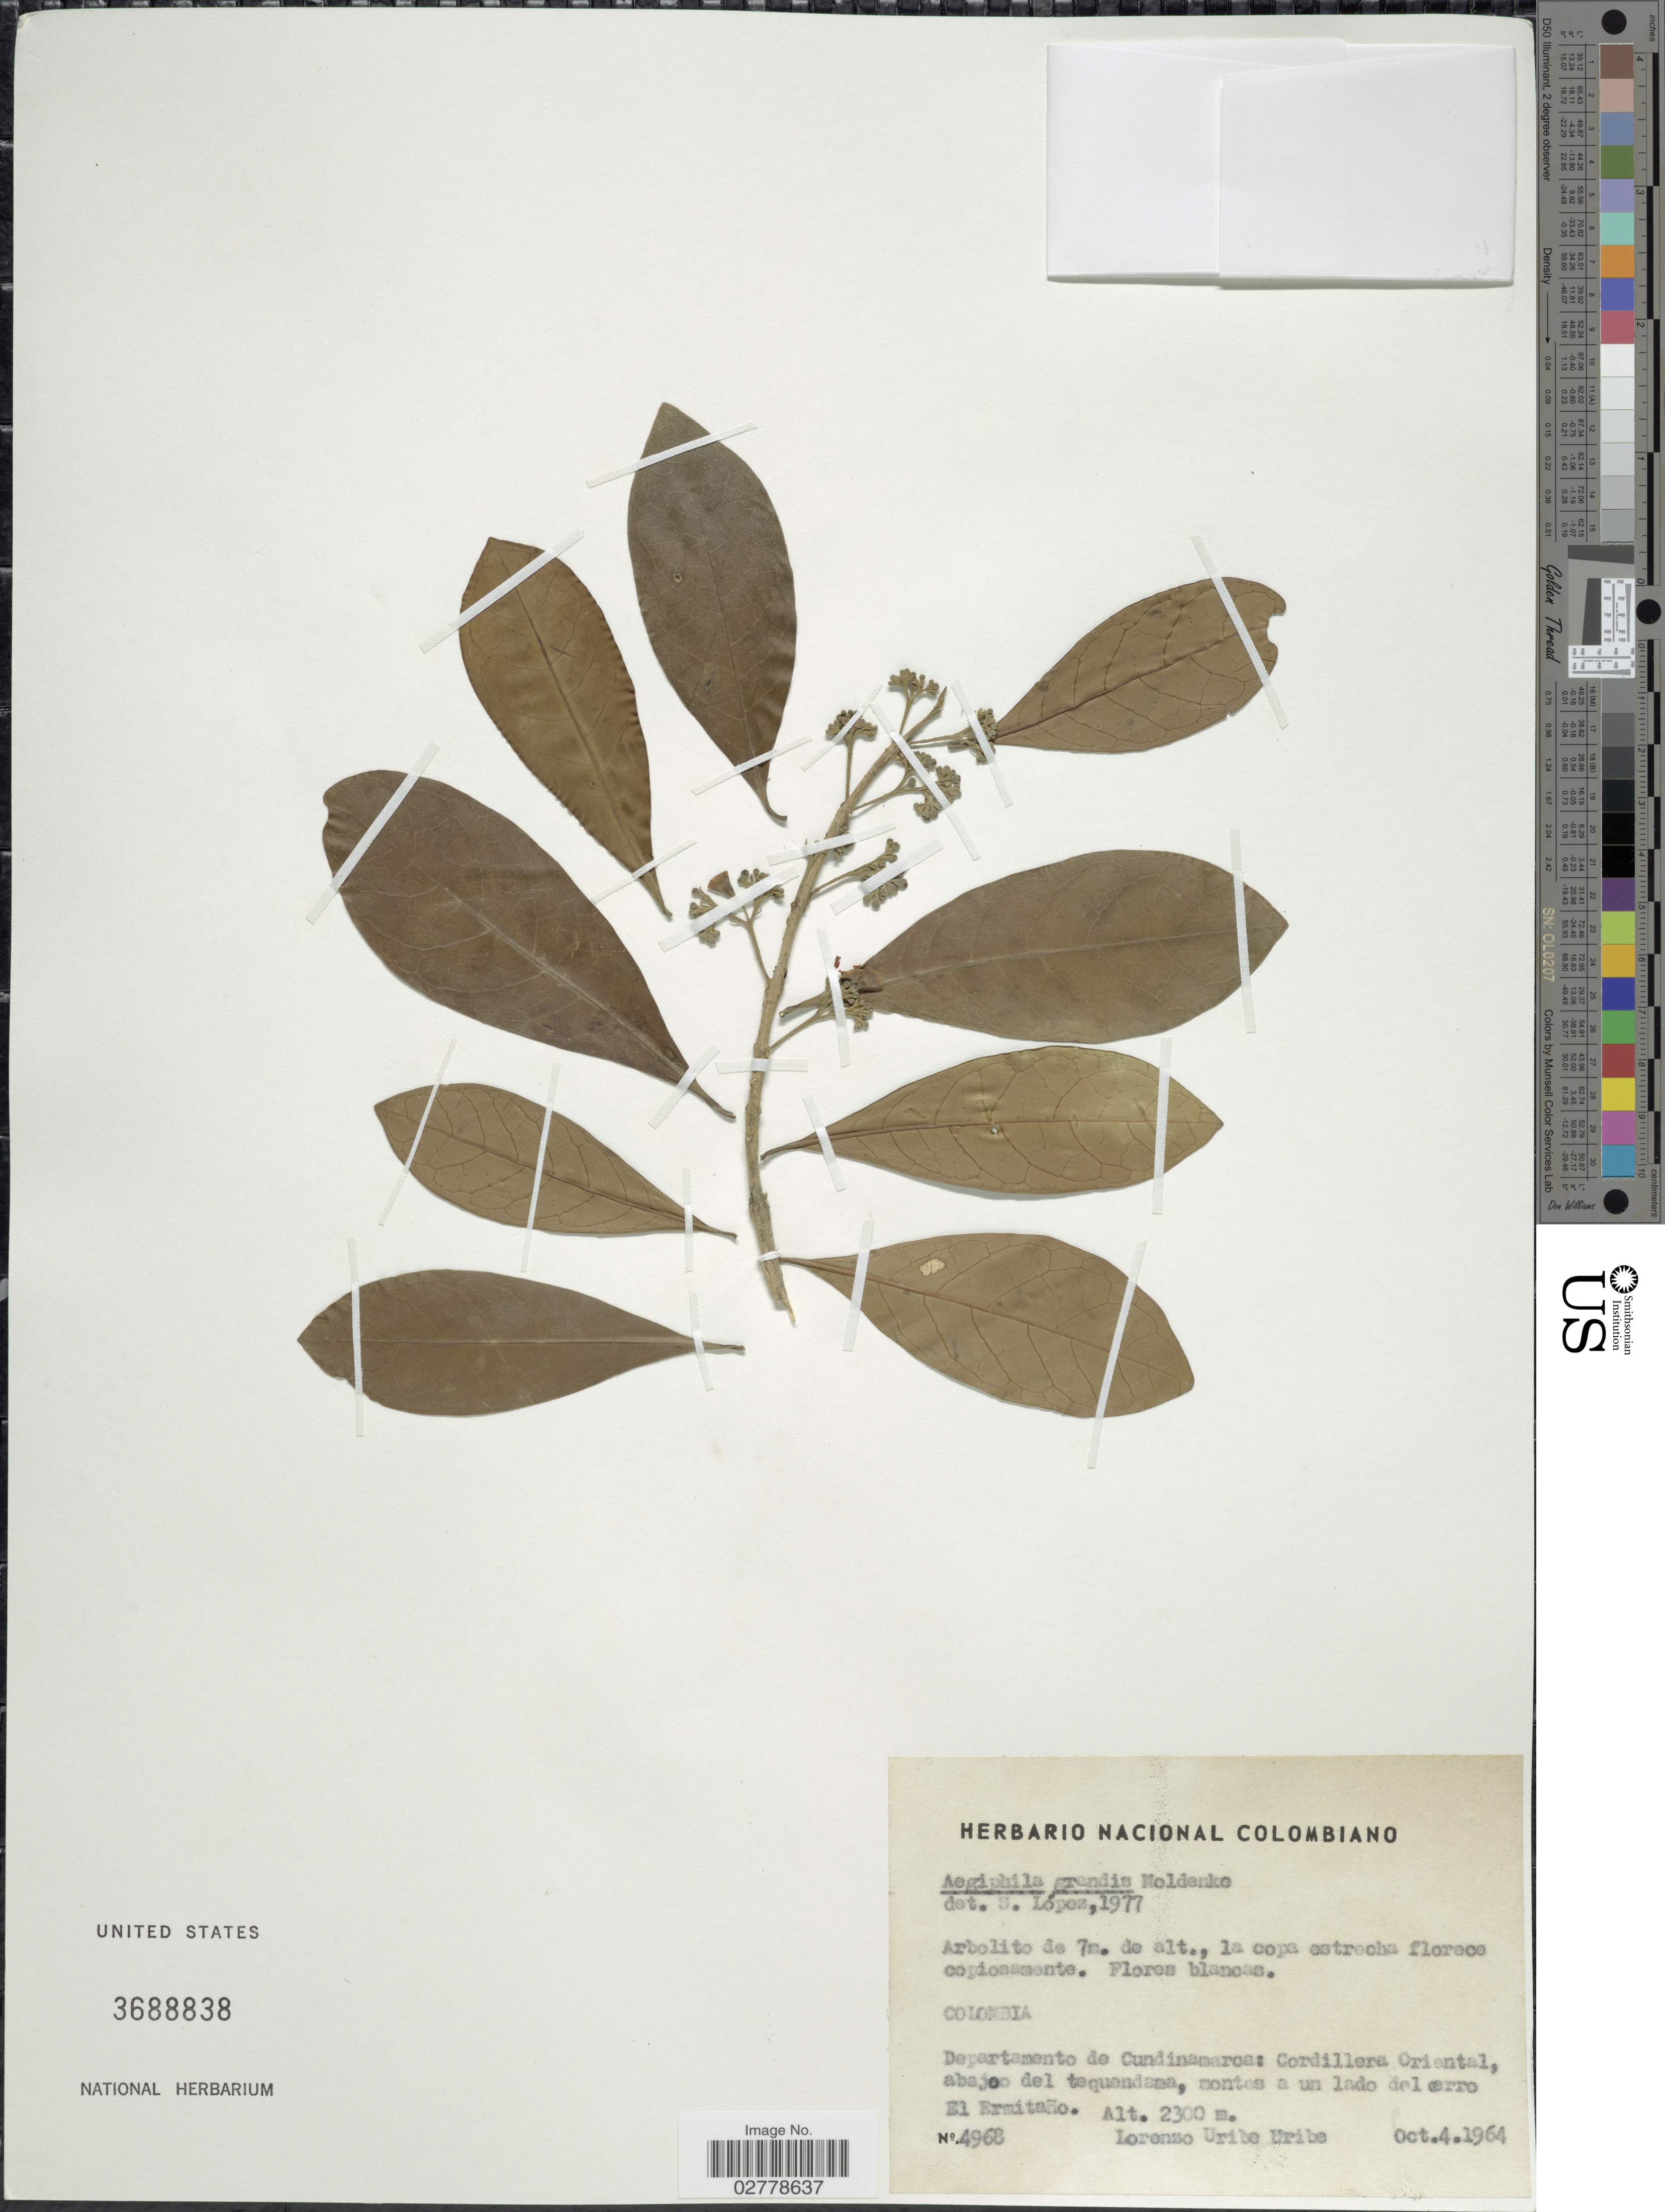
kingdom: Plantae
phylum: Tracheophyta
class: Magnoliopsida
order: Lamiales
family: Lamiaceae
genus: Aegiphila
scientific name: Aegiphila grandis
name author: Moldenke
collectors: L. Uribe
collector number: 4968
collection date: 1964-10-04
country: Colombia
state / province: Cundinamarca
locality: Departamento de Cundinamarca: Cordillera Oriental, abajo del tequendama, montes a un lado del cerro El Ermitaño.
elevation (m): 2300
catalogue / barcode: US 3688838